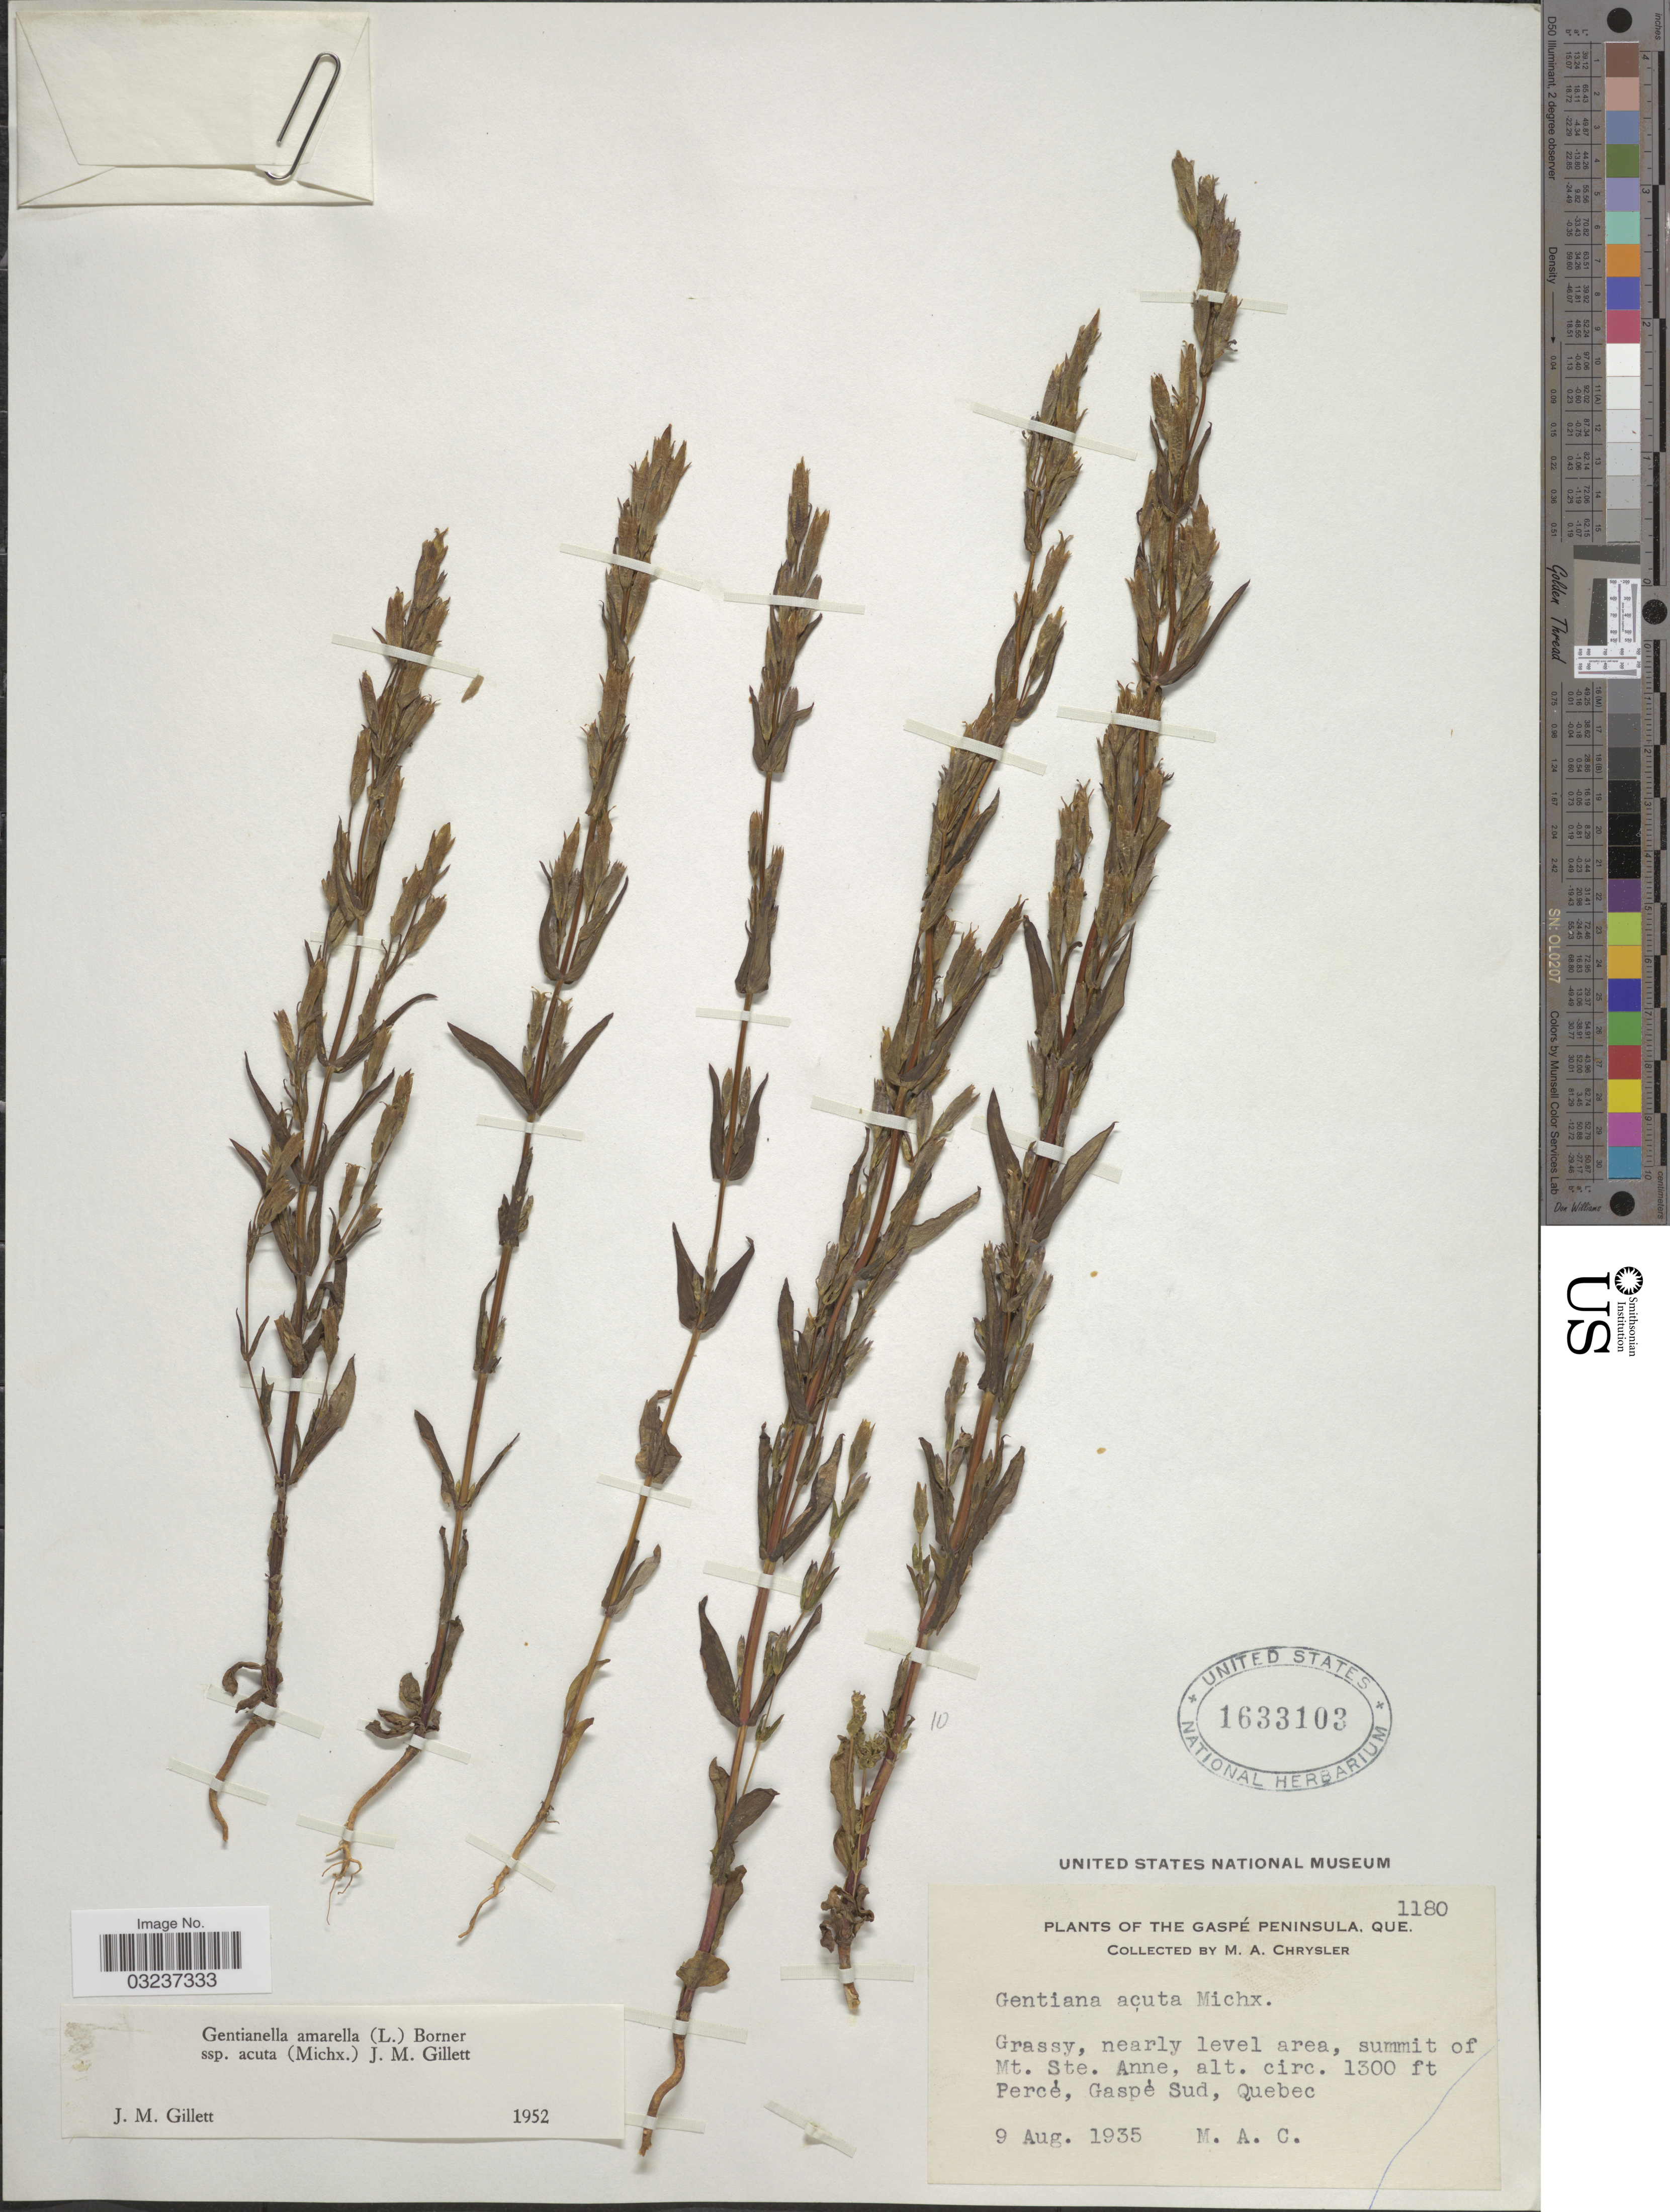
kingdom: Plantae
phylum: Tracheophyta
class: Magnoliopsida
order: Gentianales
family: Gentianaceae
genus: Gentianella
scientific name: Gentianella amarella subsp. acuta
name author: (Michx.) J.M. Gillett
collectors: M. Chrysler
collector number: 1180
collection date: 1935-08-09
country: Canada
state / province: Quebec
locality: The Gaspé Peninsula, Que. Summit of Mt. Ste. Anne. Percé, Gaspé Sud.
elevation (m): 396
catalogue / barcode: US 1633103